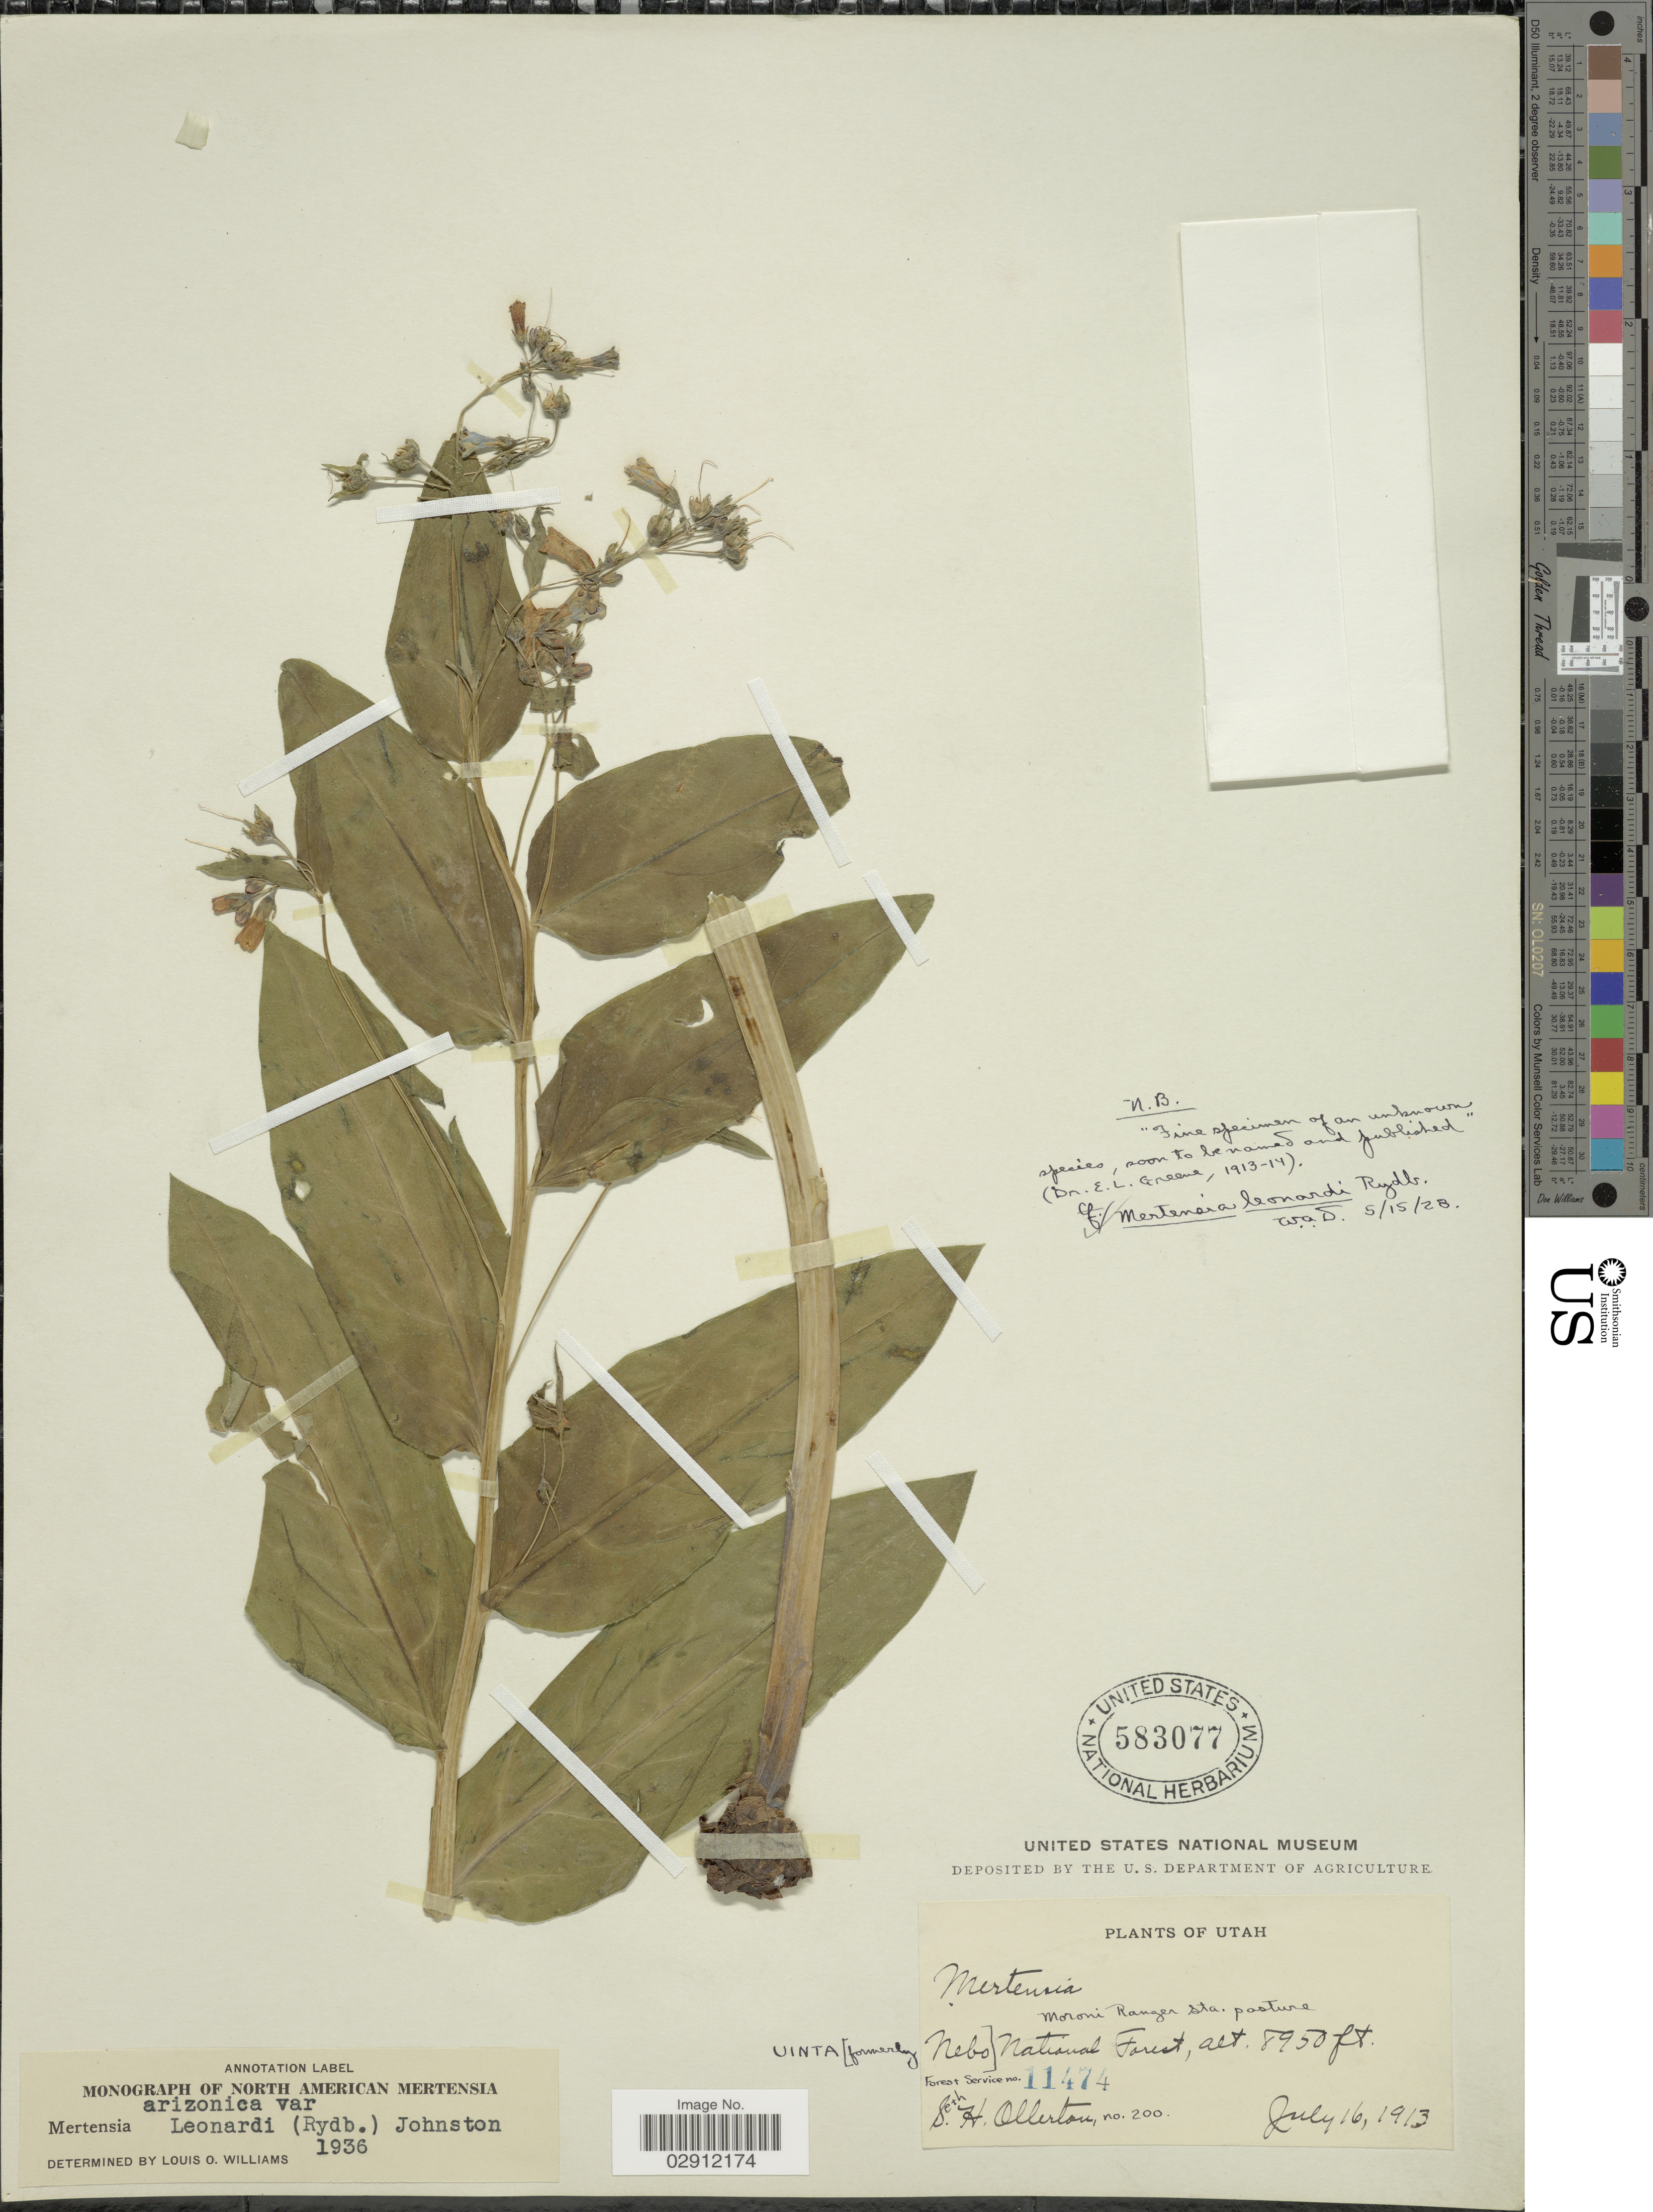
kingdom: Plantae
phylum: Tracheophyta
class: Magnoliopsida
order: Boraginales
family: Boraginaceae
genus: Mertensia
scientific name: Mertensia arizonica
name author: Greene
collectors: S. Allerton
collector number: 200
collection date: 1913-07-16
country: United States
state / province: Utah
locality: Moroni Ranger Sta. pasture. Uinta [formerly Nebo] National Forest.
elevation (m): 2728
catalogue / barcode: US 583077